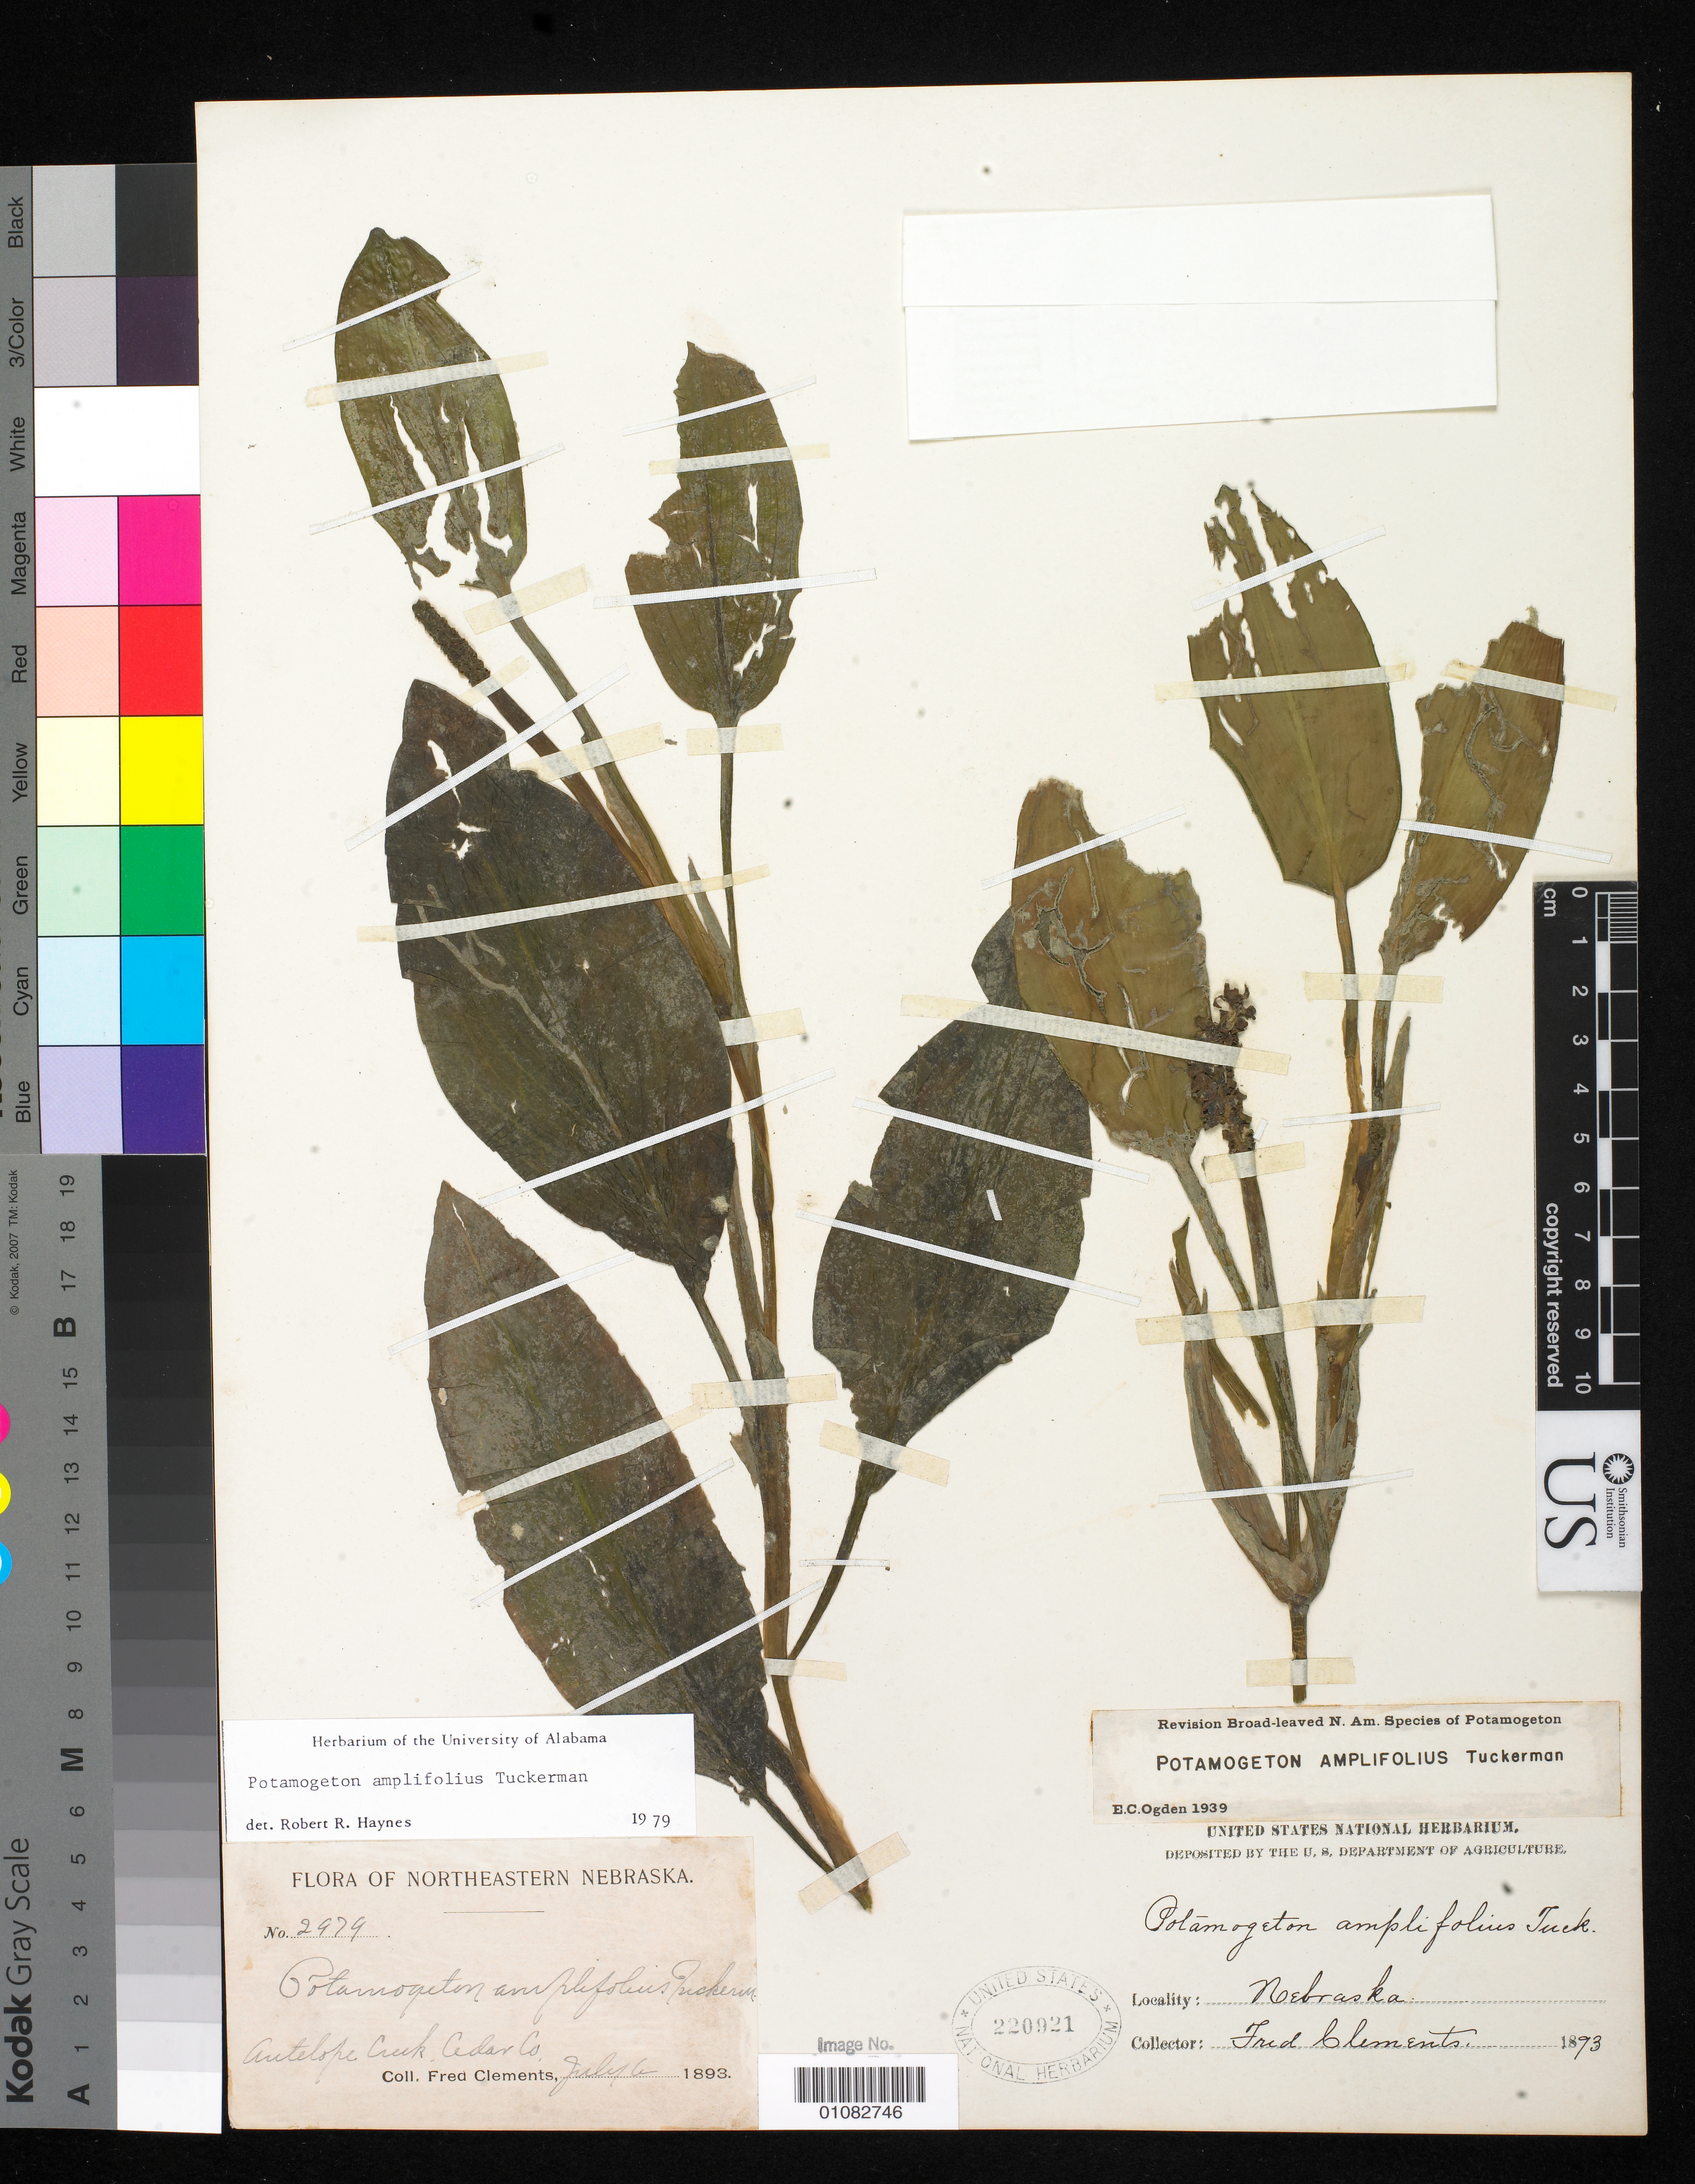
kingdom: Plantae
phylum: Tracheophyta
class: Liliopsida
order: Alismatales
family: Potamogetonaceae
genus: Potamogeton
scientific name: Potamogeton amplifolius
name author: Tuckerm.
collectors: F. E. Clements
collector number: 2979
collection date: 1893-07-06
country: United States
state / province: Nebraska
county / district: Cedar County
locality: Antelope Creek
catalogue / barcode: US 220921